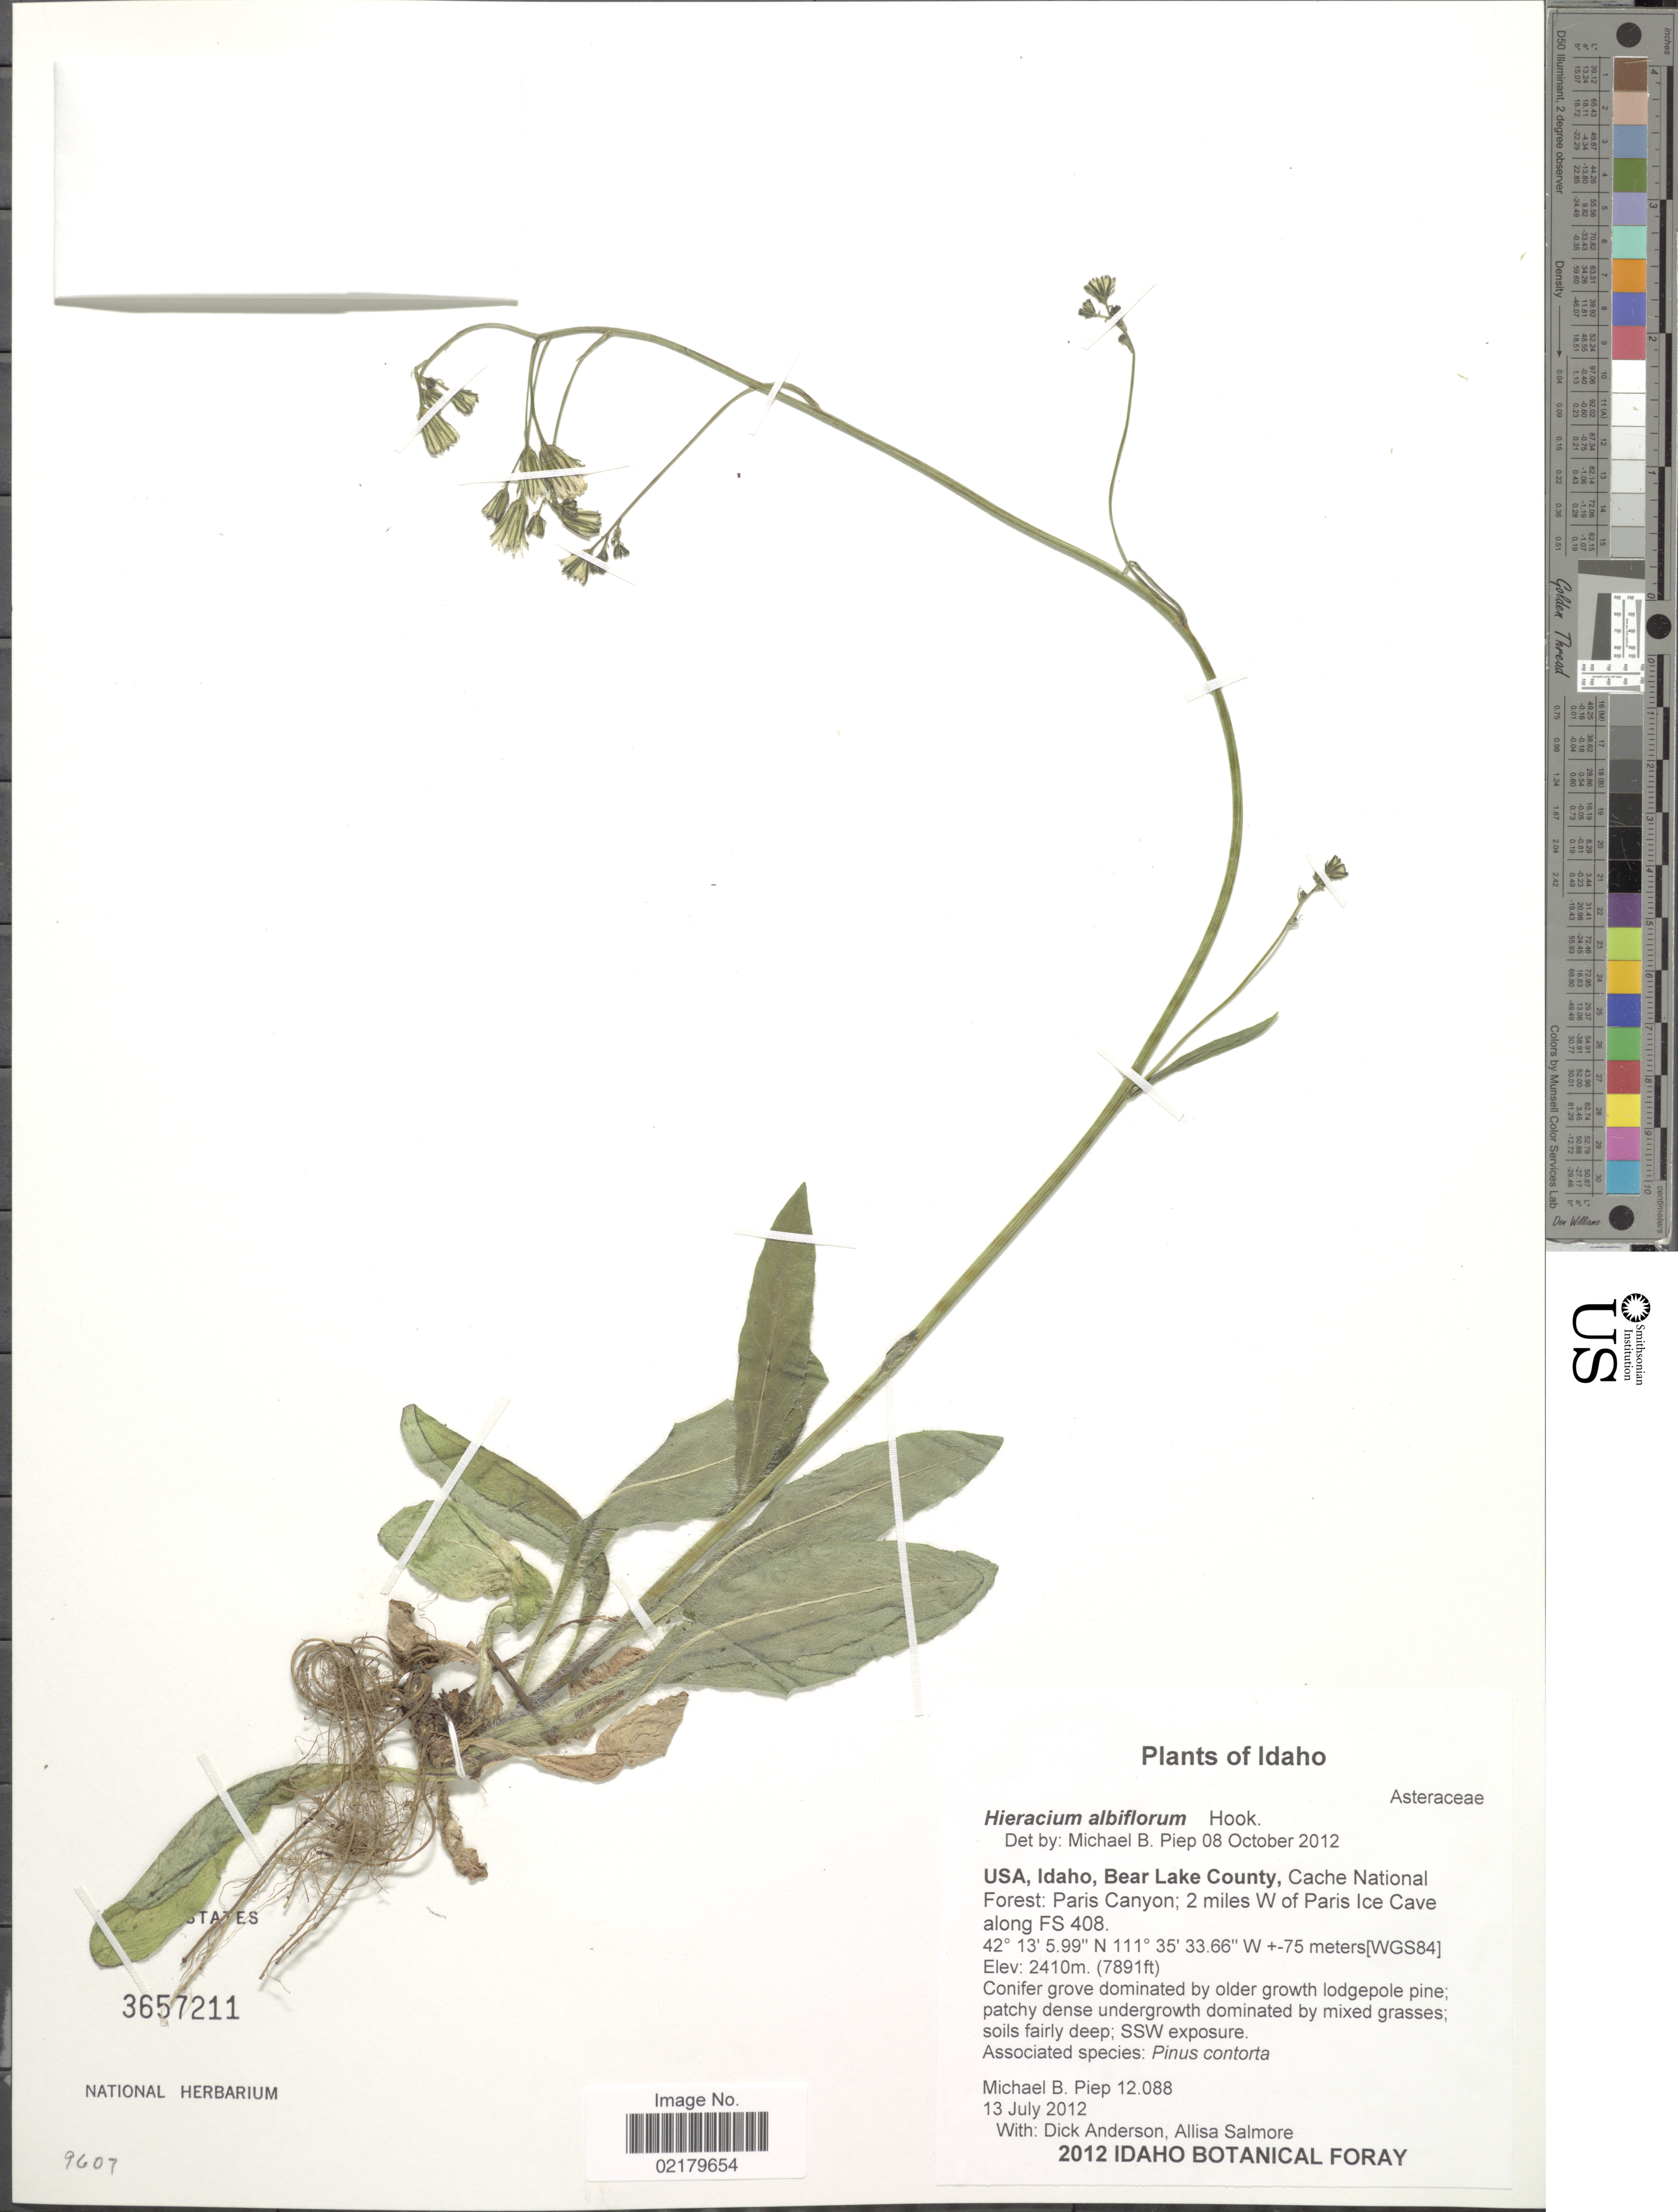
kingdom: Plantae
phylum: Tracheophyta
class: Magnoliopsida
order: Asterales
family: Asteraceae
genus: Hieracium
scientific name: Hieracium albiflorum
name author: Hook.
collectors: M. Piep, D. Anderson & A. Salmore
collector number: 12088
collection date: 2012-07-13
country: United States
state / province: Idaho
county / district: Bear Lake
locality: Cache National Forest: Paris Canyon; 2 miles W of Paris Ice Cave along FS 408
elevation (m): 2410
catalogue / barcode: US 3657211